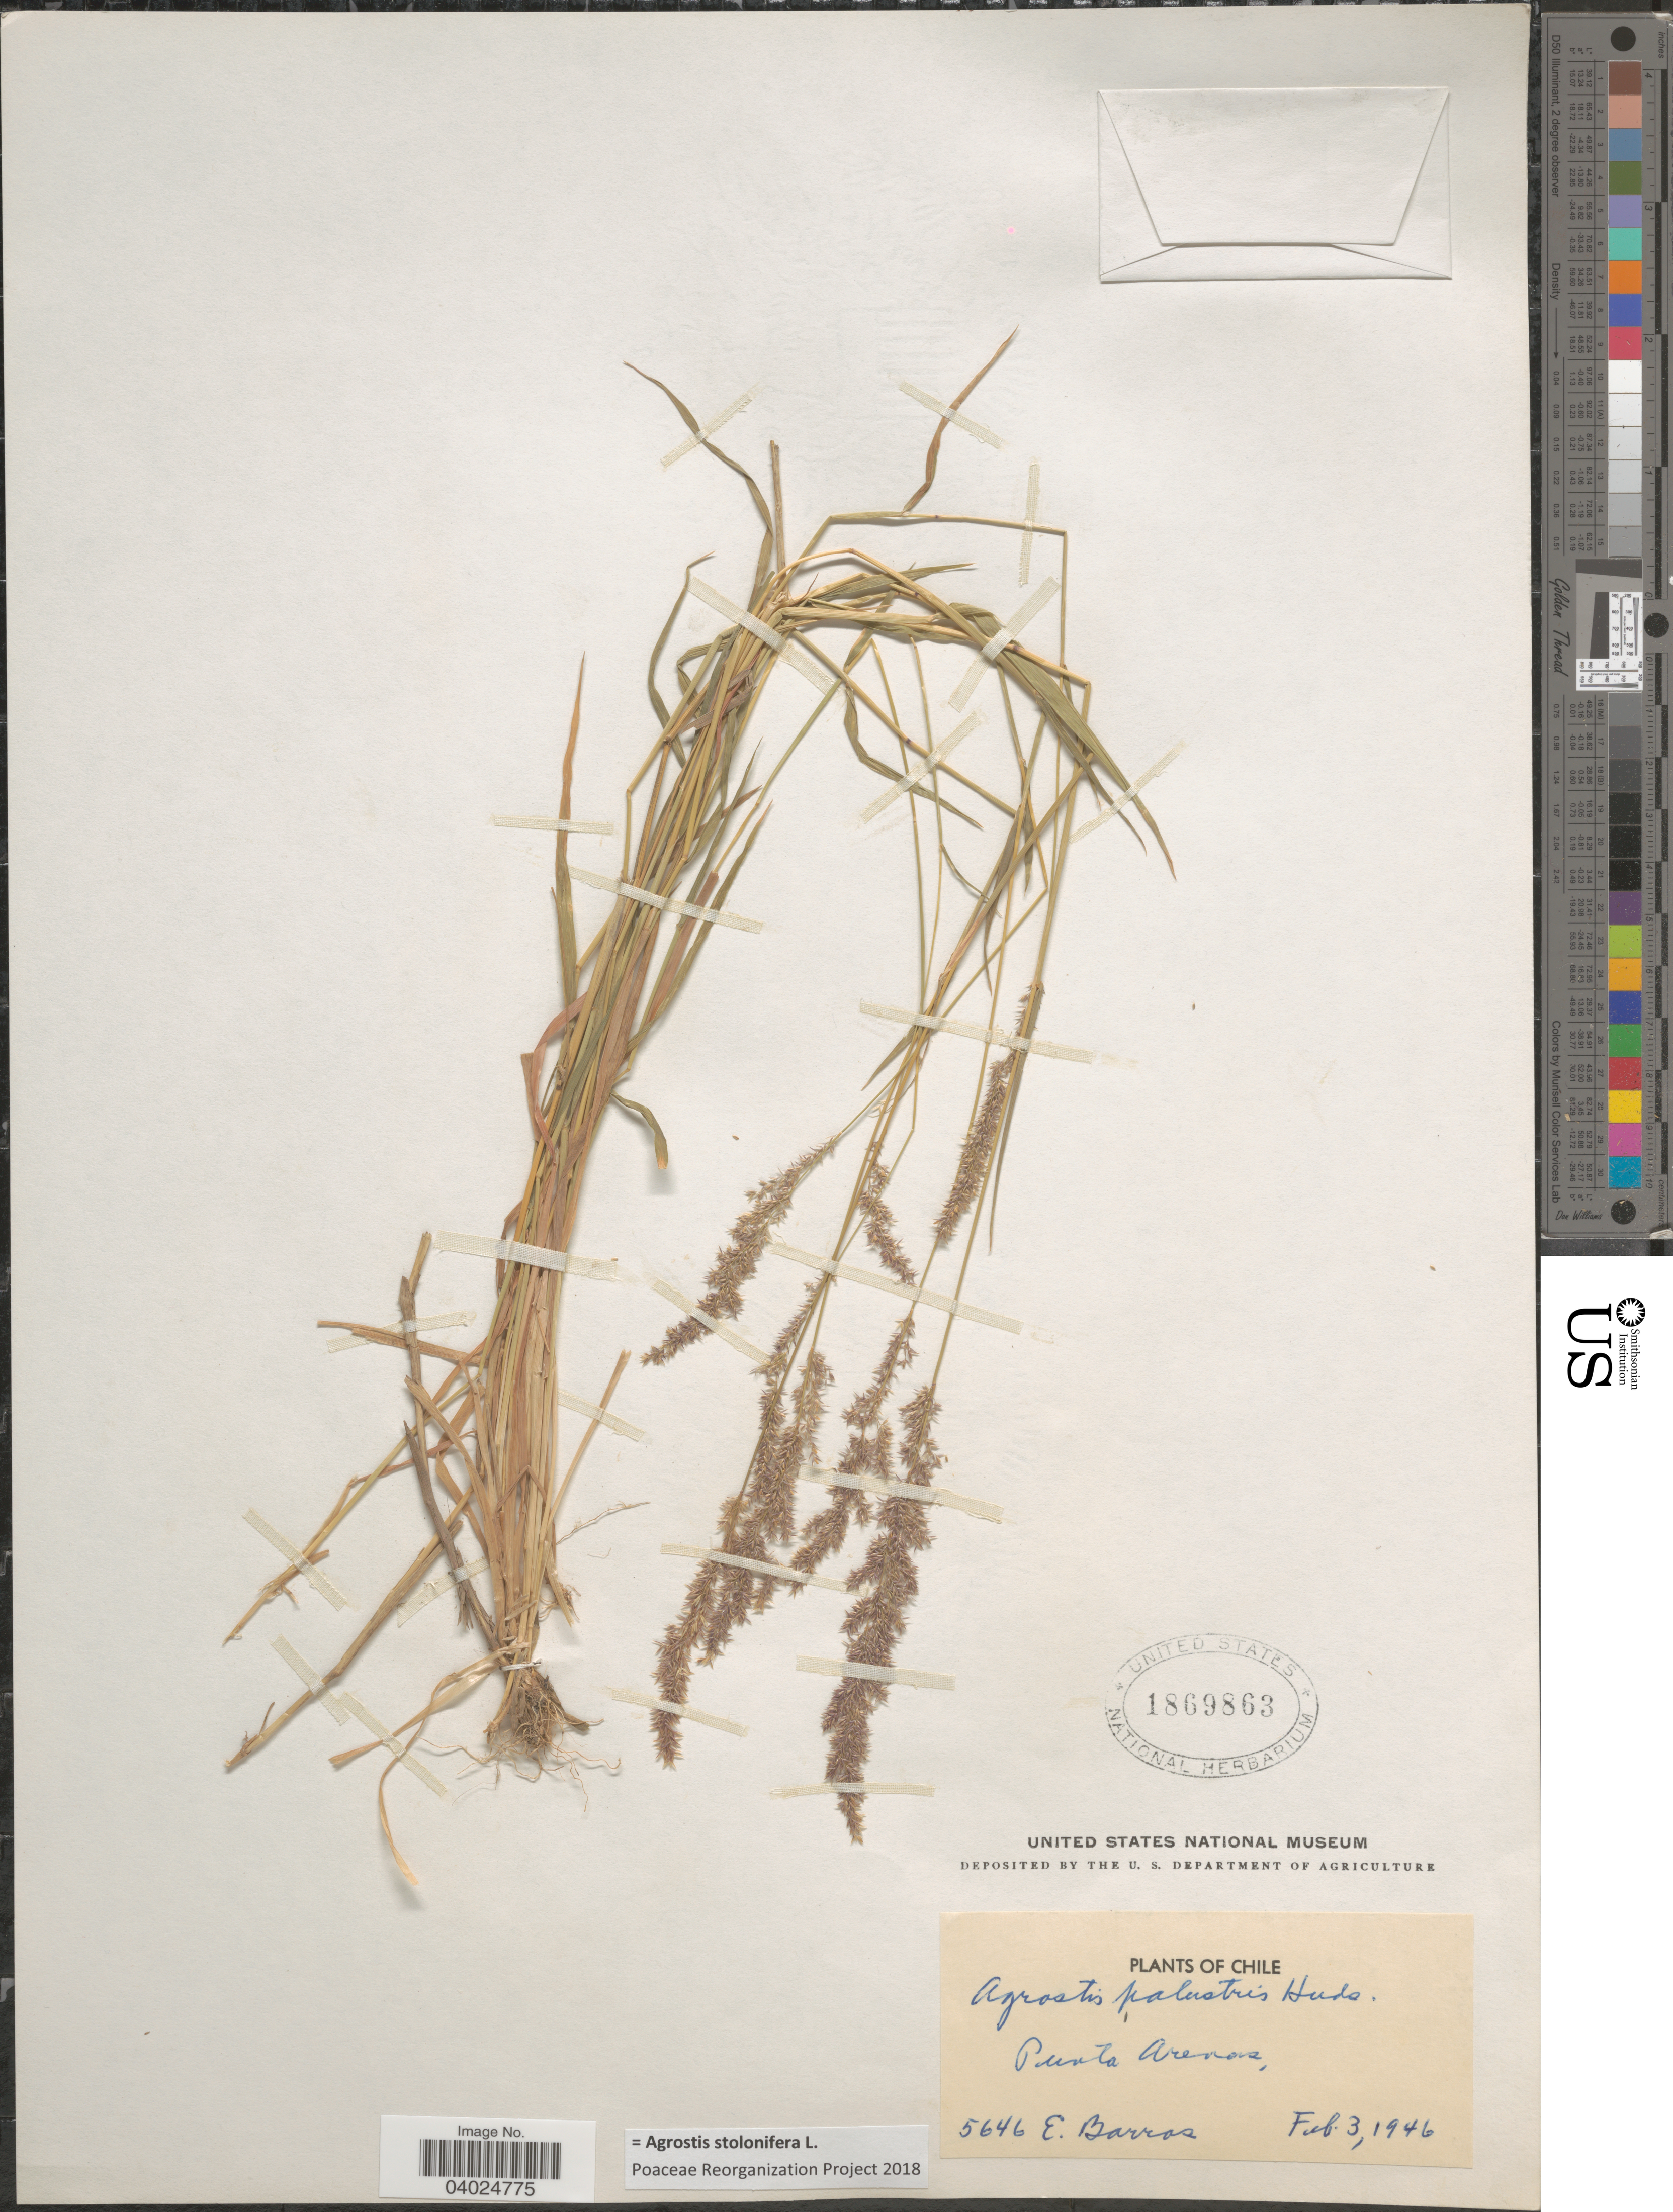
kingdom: Plantae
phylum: Tracheophyta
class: Liliopsida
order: Poales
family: Poaceae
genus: Agrostis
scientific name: Agrostis stolonifera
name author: L.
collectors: E. Barros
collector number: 5646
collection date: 1946-02-03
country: Chile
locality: Punta Arenas.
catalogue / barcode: US 1869863